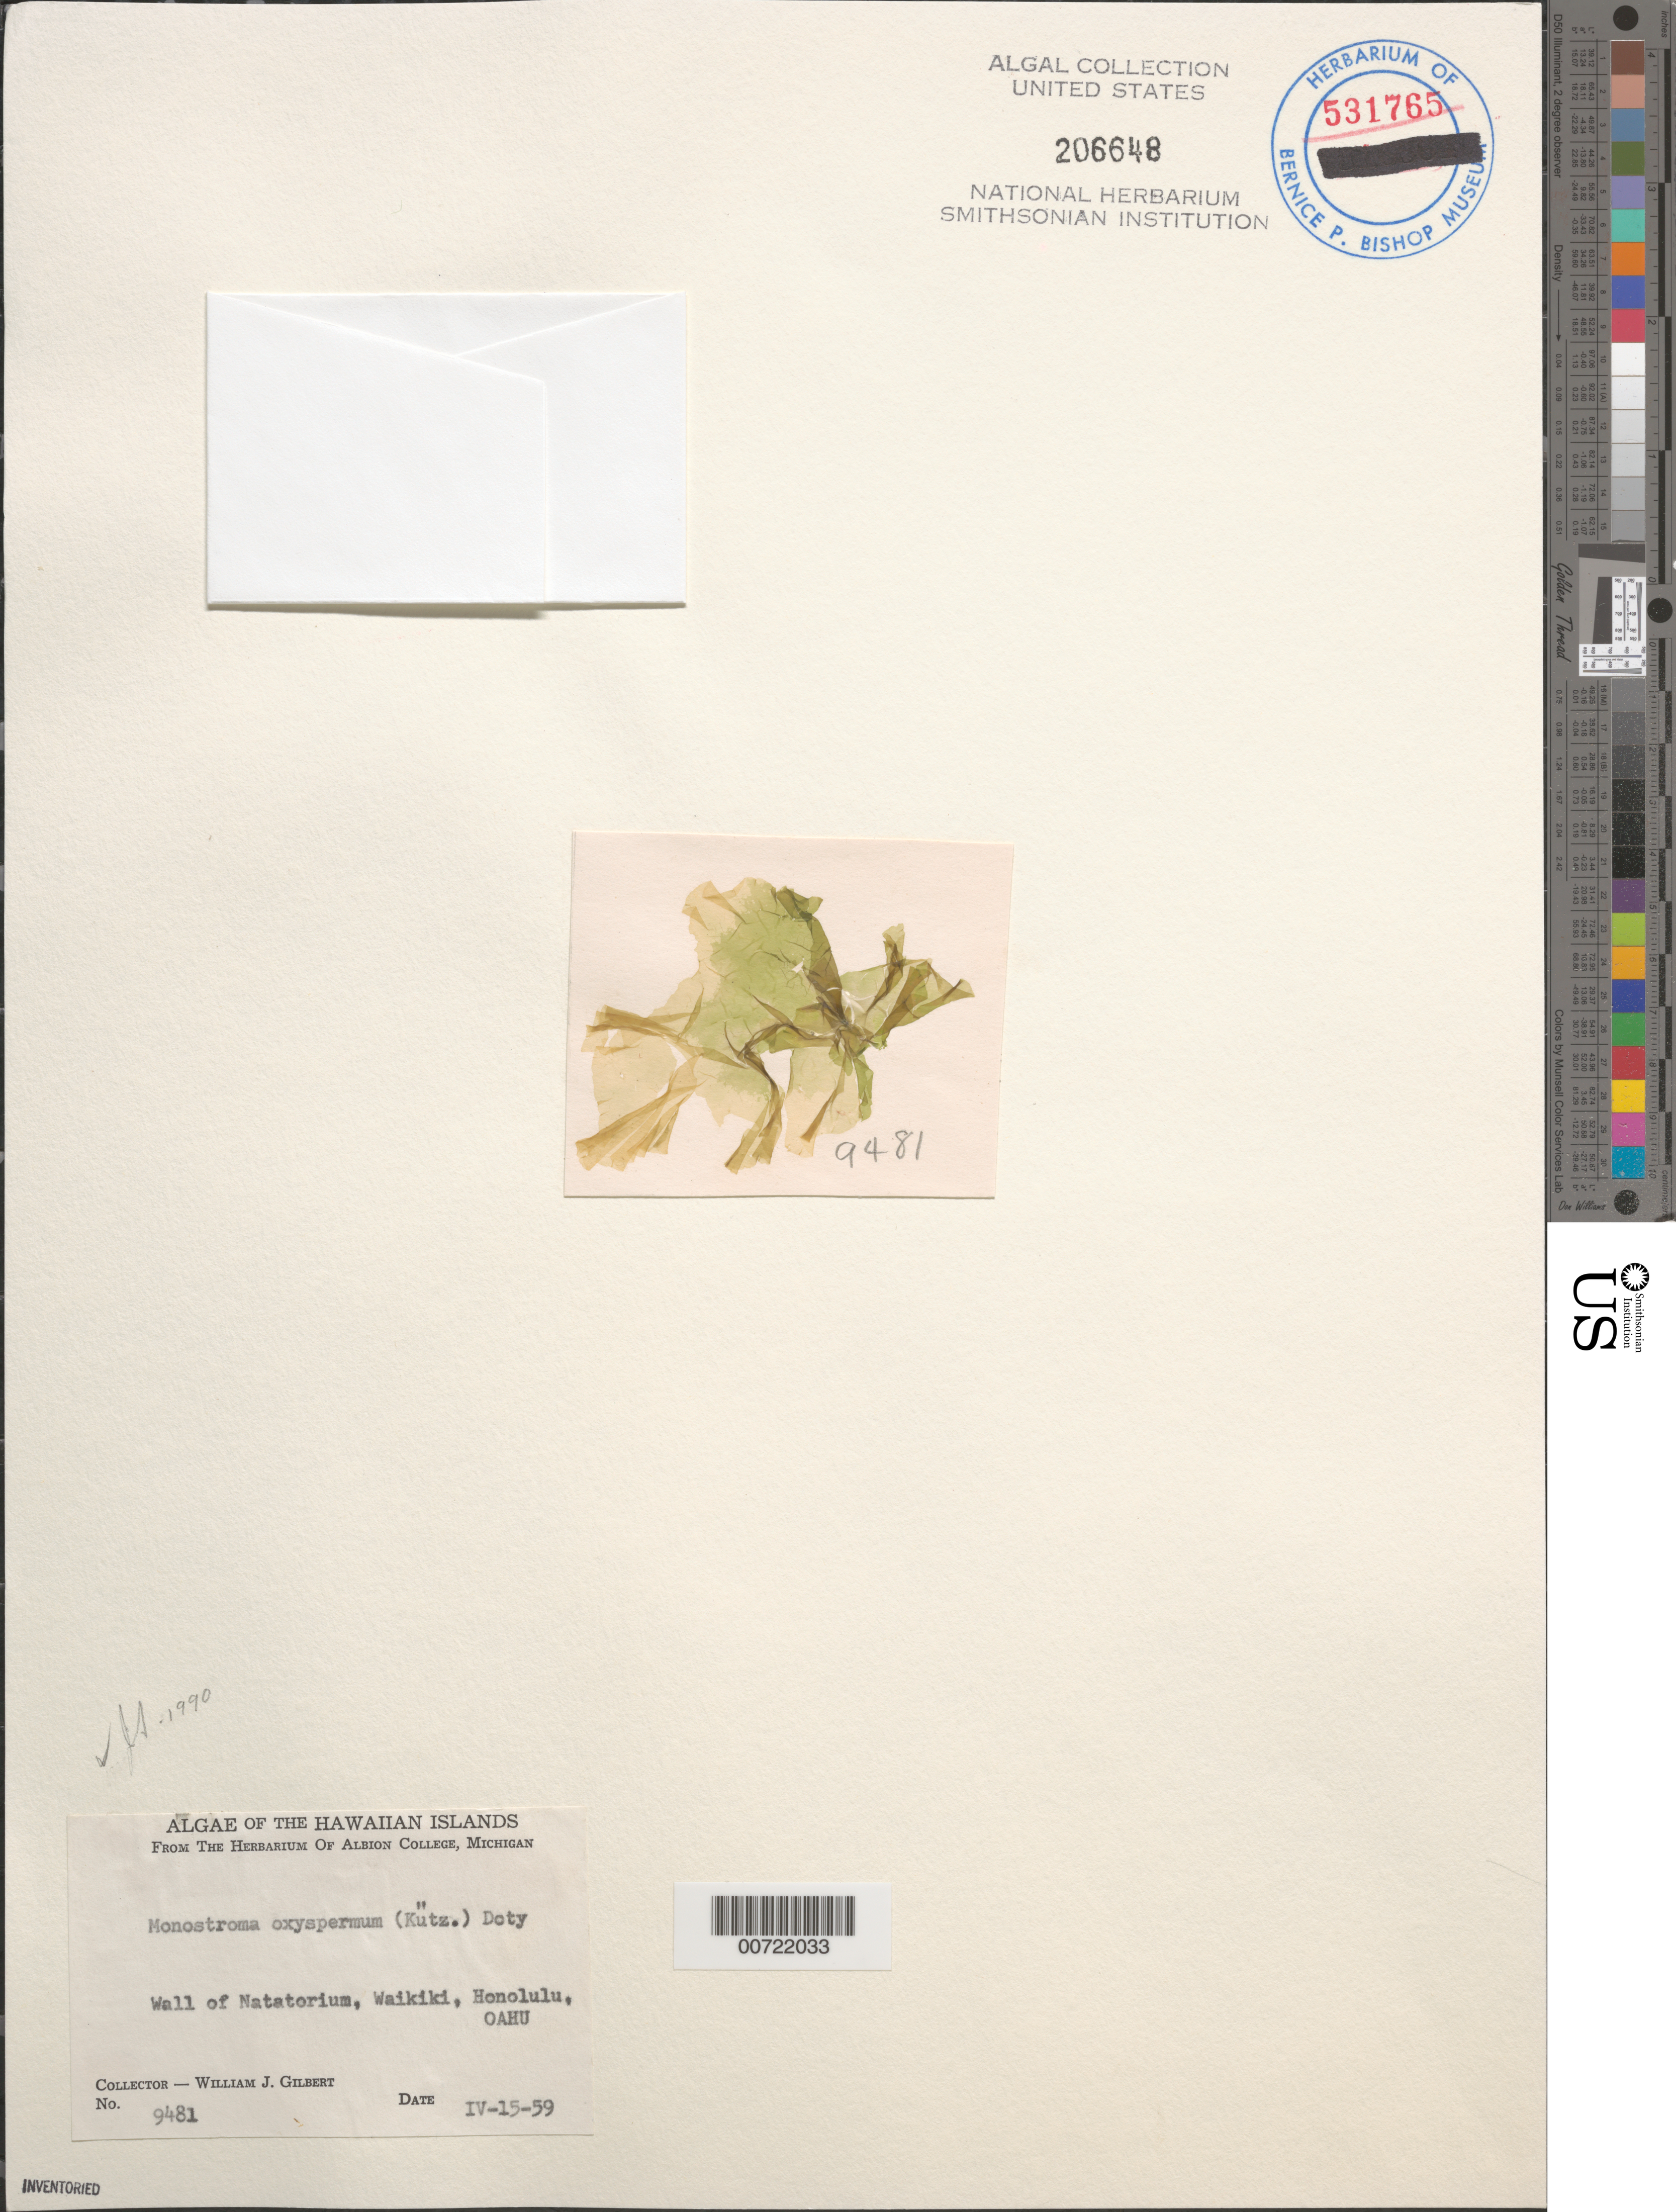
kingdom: Plantae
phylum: Chlorophyta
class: Ulvophyceae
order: Ulvales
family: Gayraliaceae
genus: Gayralia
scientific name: Gayralia oxysperma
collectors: W. J. Gilbert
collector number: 9481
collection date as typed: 15 Apr 1959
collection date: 1959-04-15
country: United States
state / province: Hawaii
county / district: Honolulu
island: Oahu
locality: Honolulu, Waikiki, Natatorium wall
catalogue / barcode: US 206648